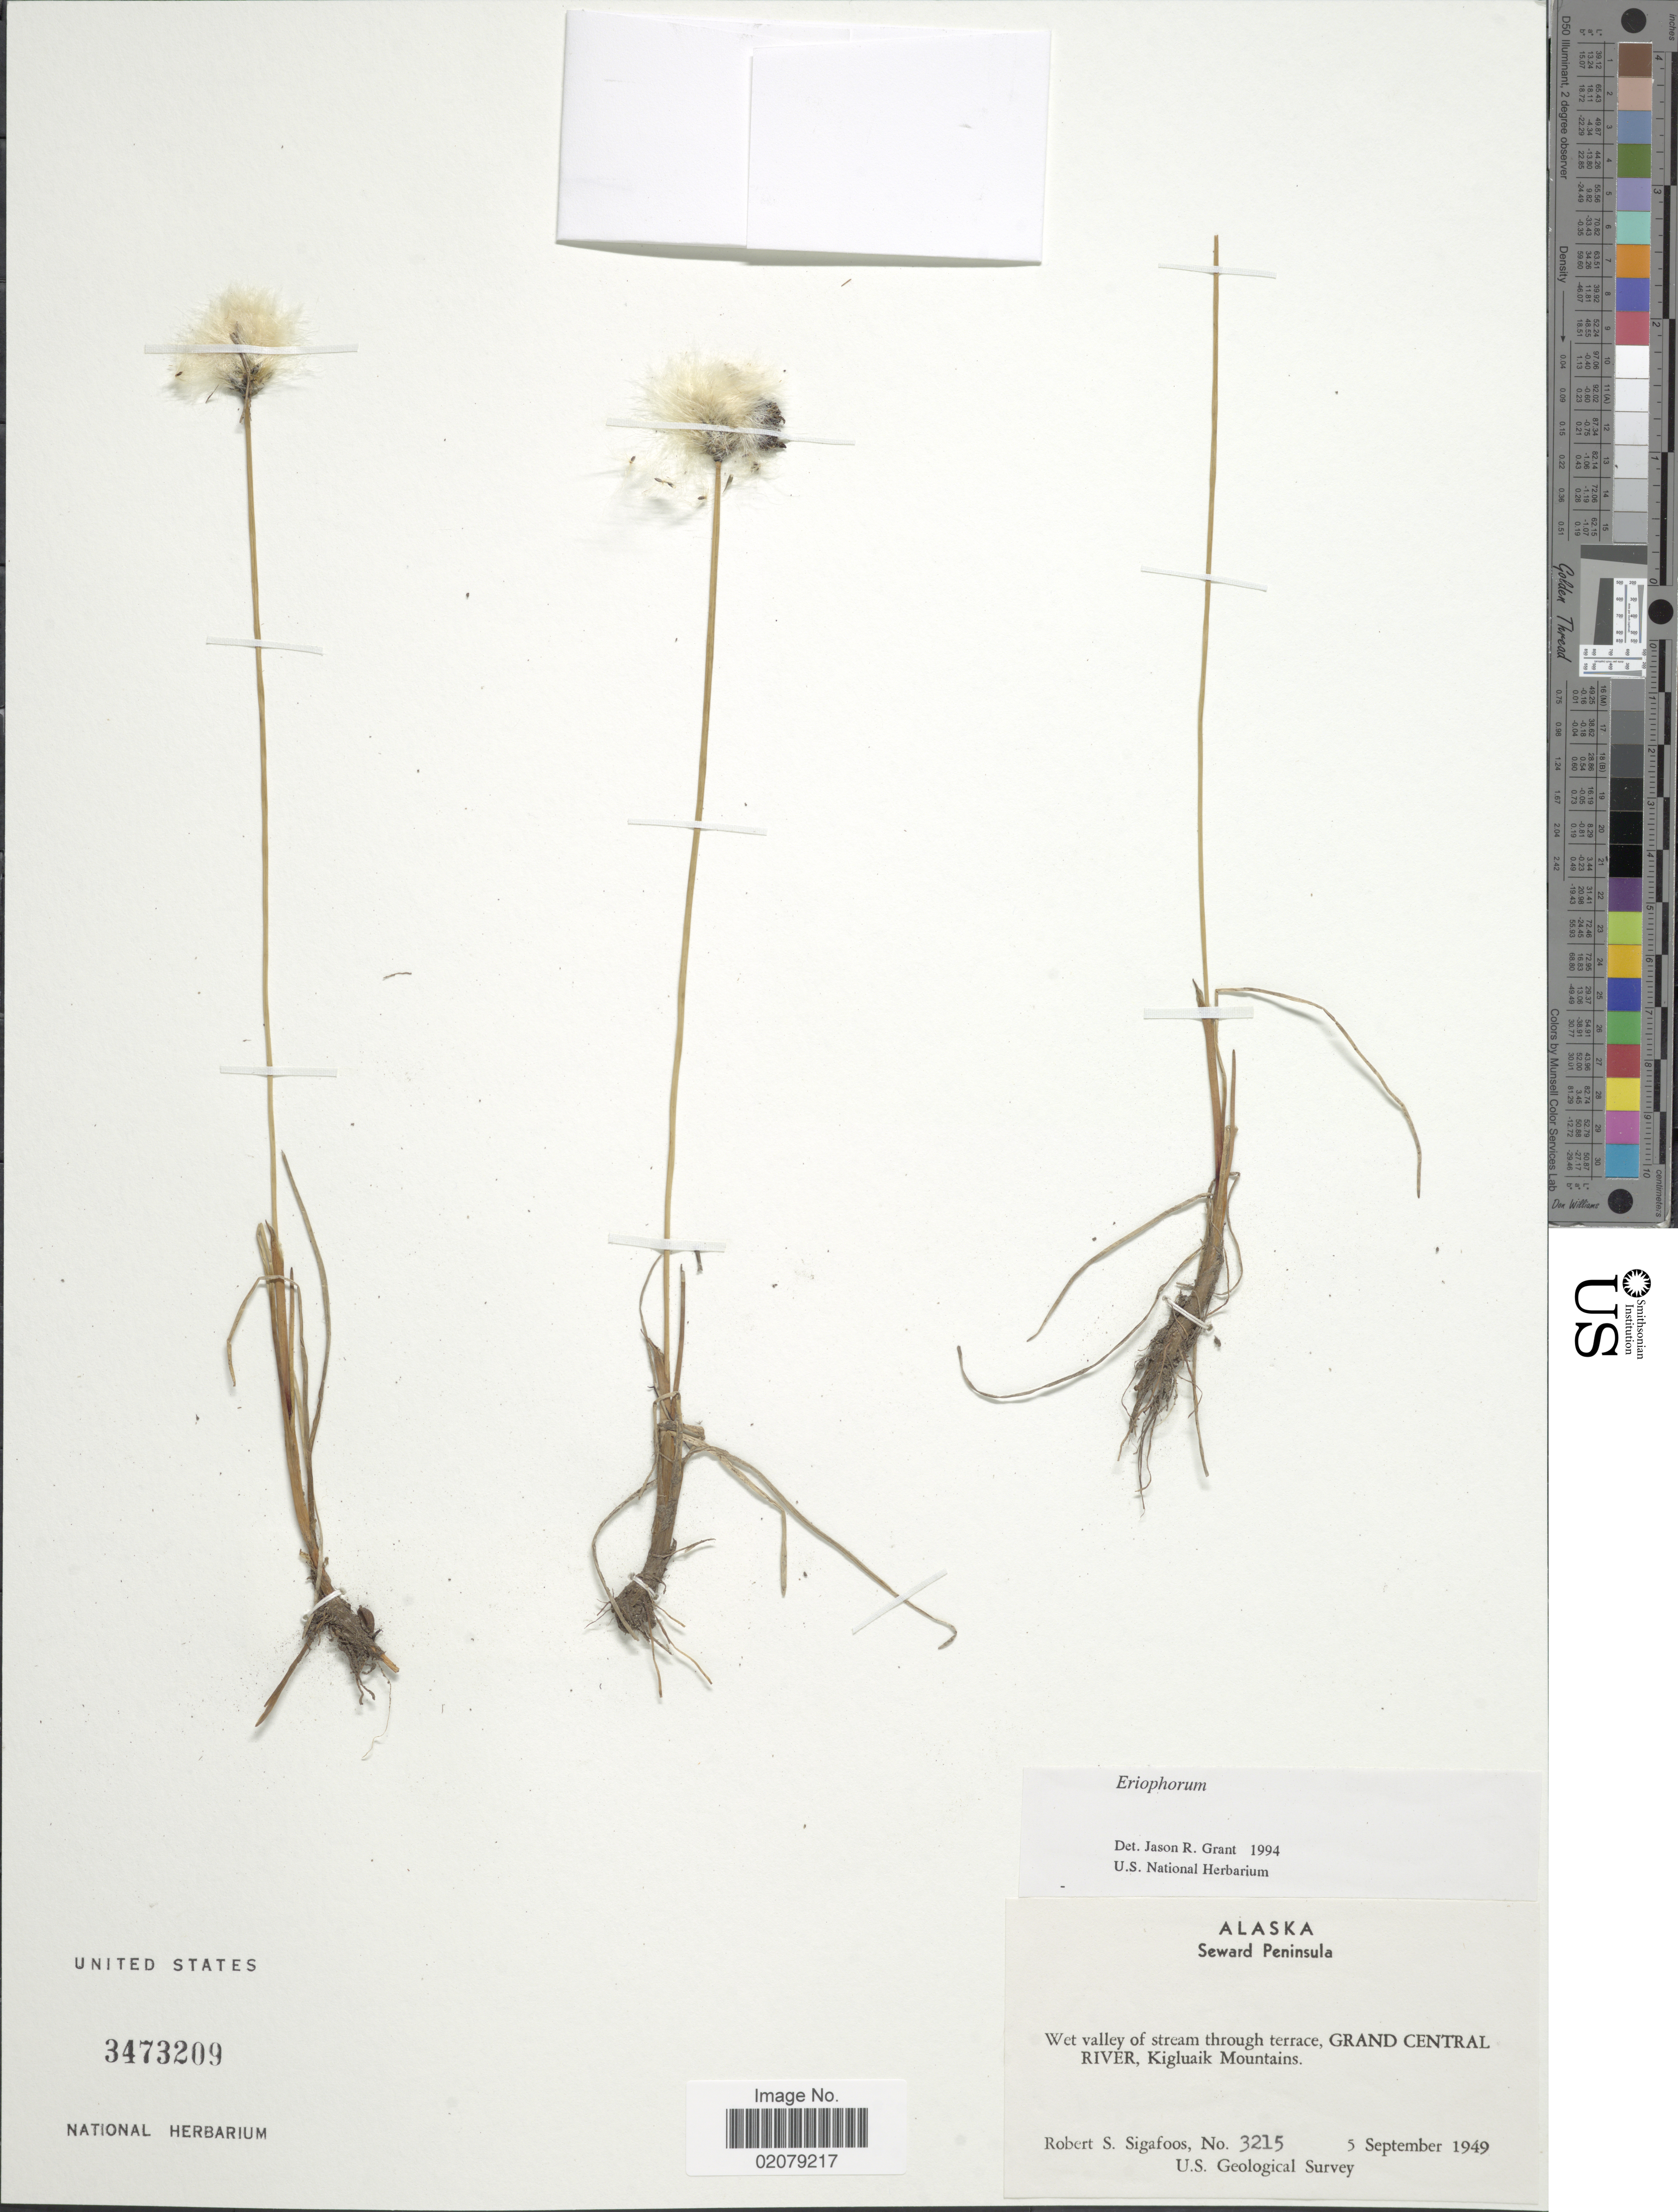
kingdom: Plantae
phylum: Tracheophyta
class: Liliopsida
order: Poales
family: Cyperaceae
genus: Eriophorum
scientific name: Eriophorum sp.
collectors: R. Sigafoos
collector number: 3215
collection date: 1949-09-05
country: United States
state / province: Alaska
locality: Seward Peninsula, Wet valley of stream through terrace, Grand Central River, Kigluaik Mountains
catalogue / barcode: US 3473209